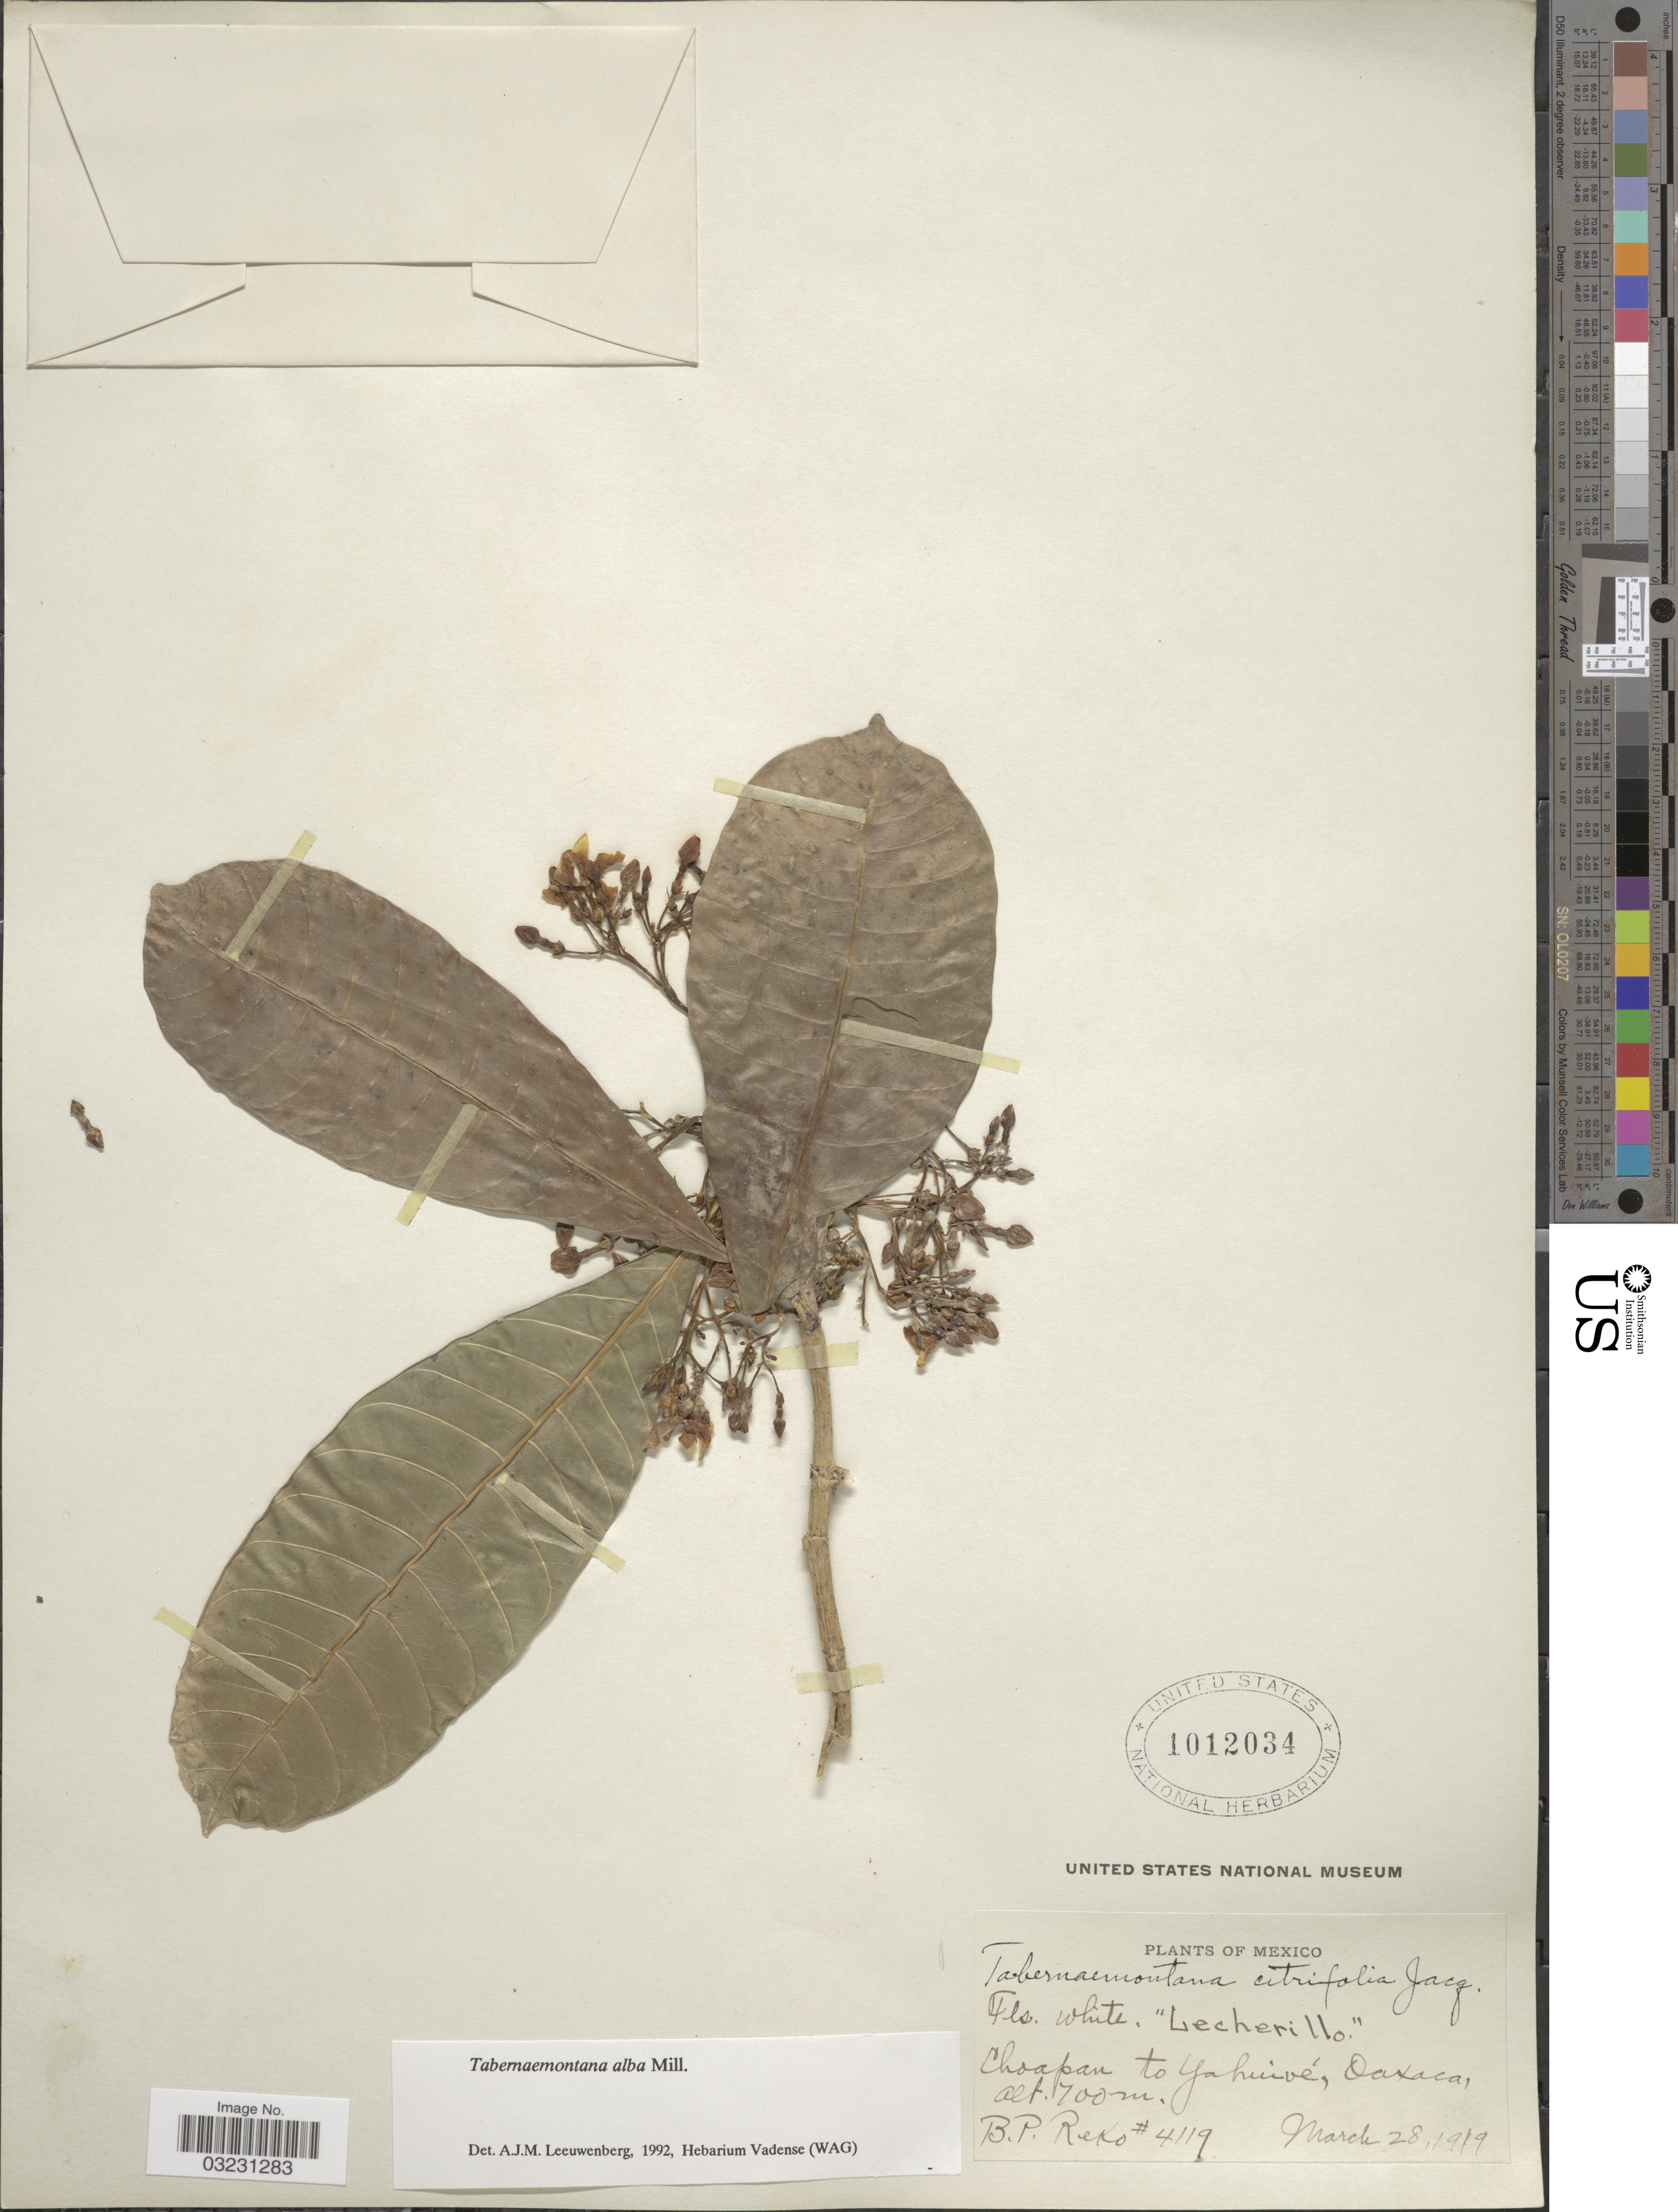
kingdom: Plantae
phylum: Tracheophyta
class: Magnoliopsida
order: Gentianales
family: Apocynaceae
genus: Tabernaemontana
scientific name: Tabernaemontana alba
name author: Mill.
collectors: B. P. Reko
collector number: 4119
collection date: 1919-03-28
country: Mexico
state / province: Oaxaca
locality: Choapan to Yahuivé.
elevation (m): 700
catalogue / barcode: US 1012034